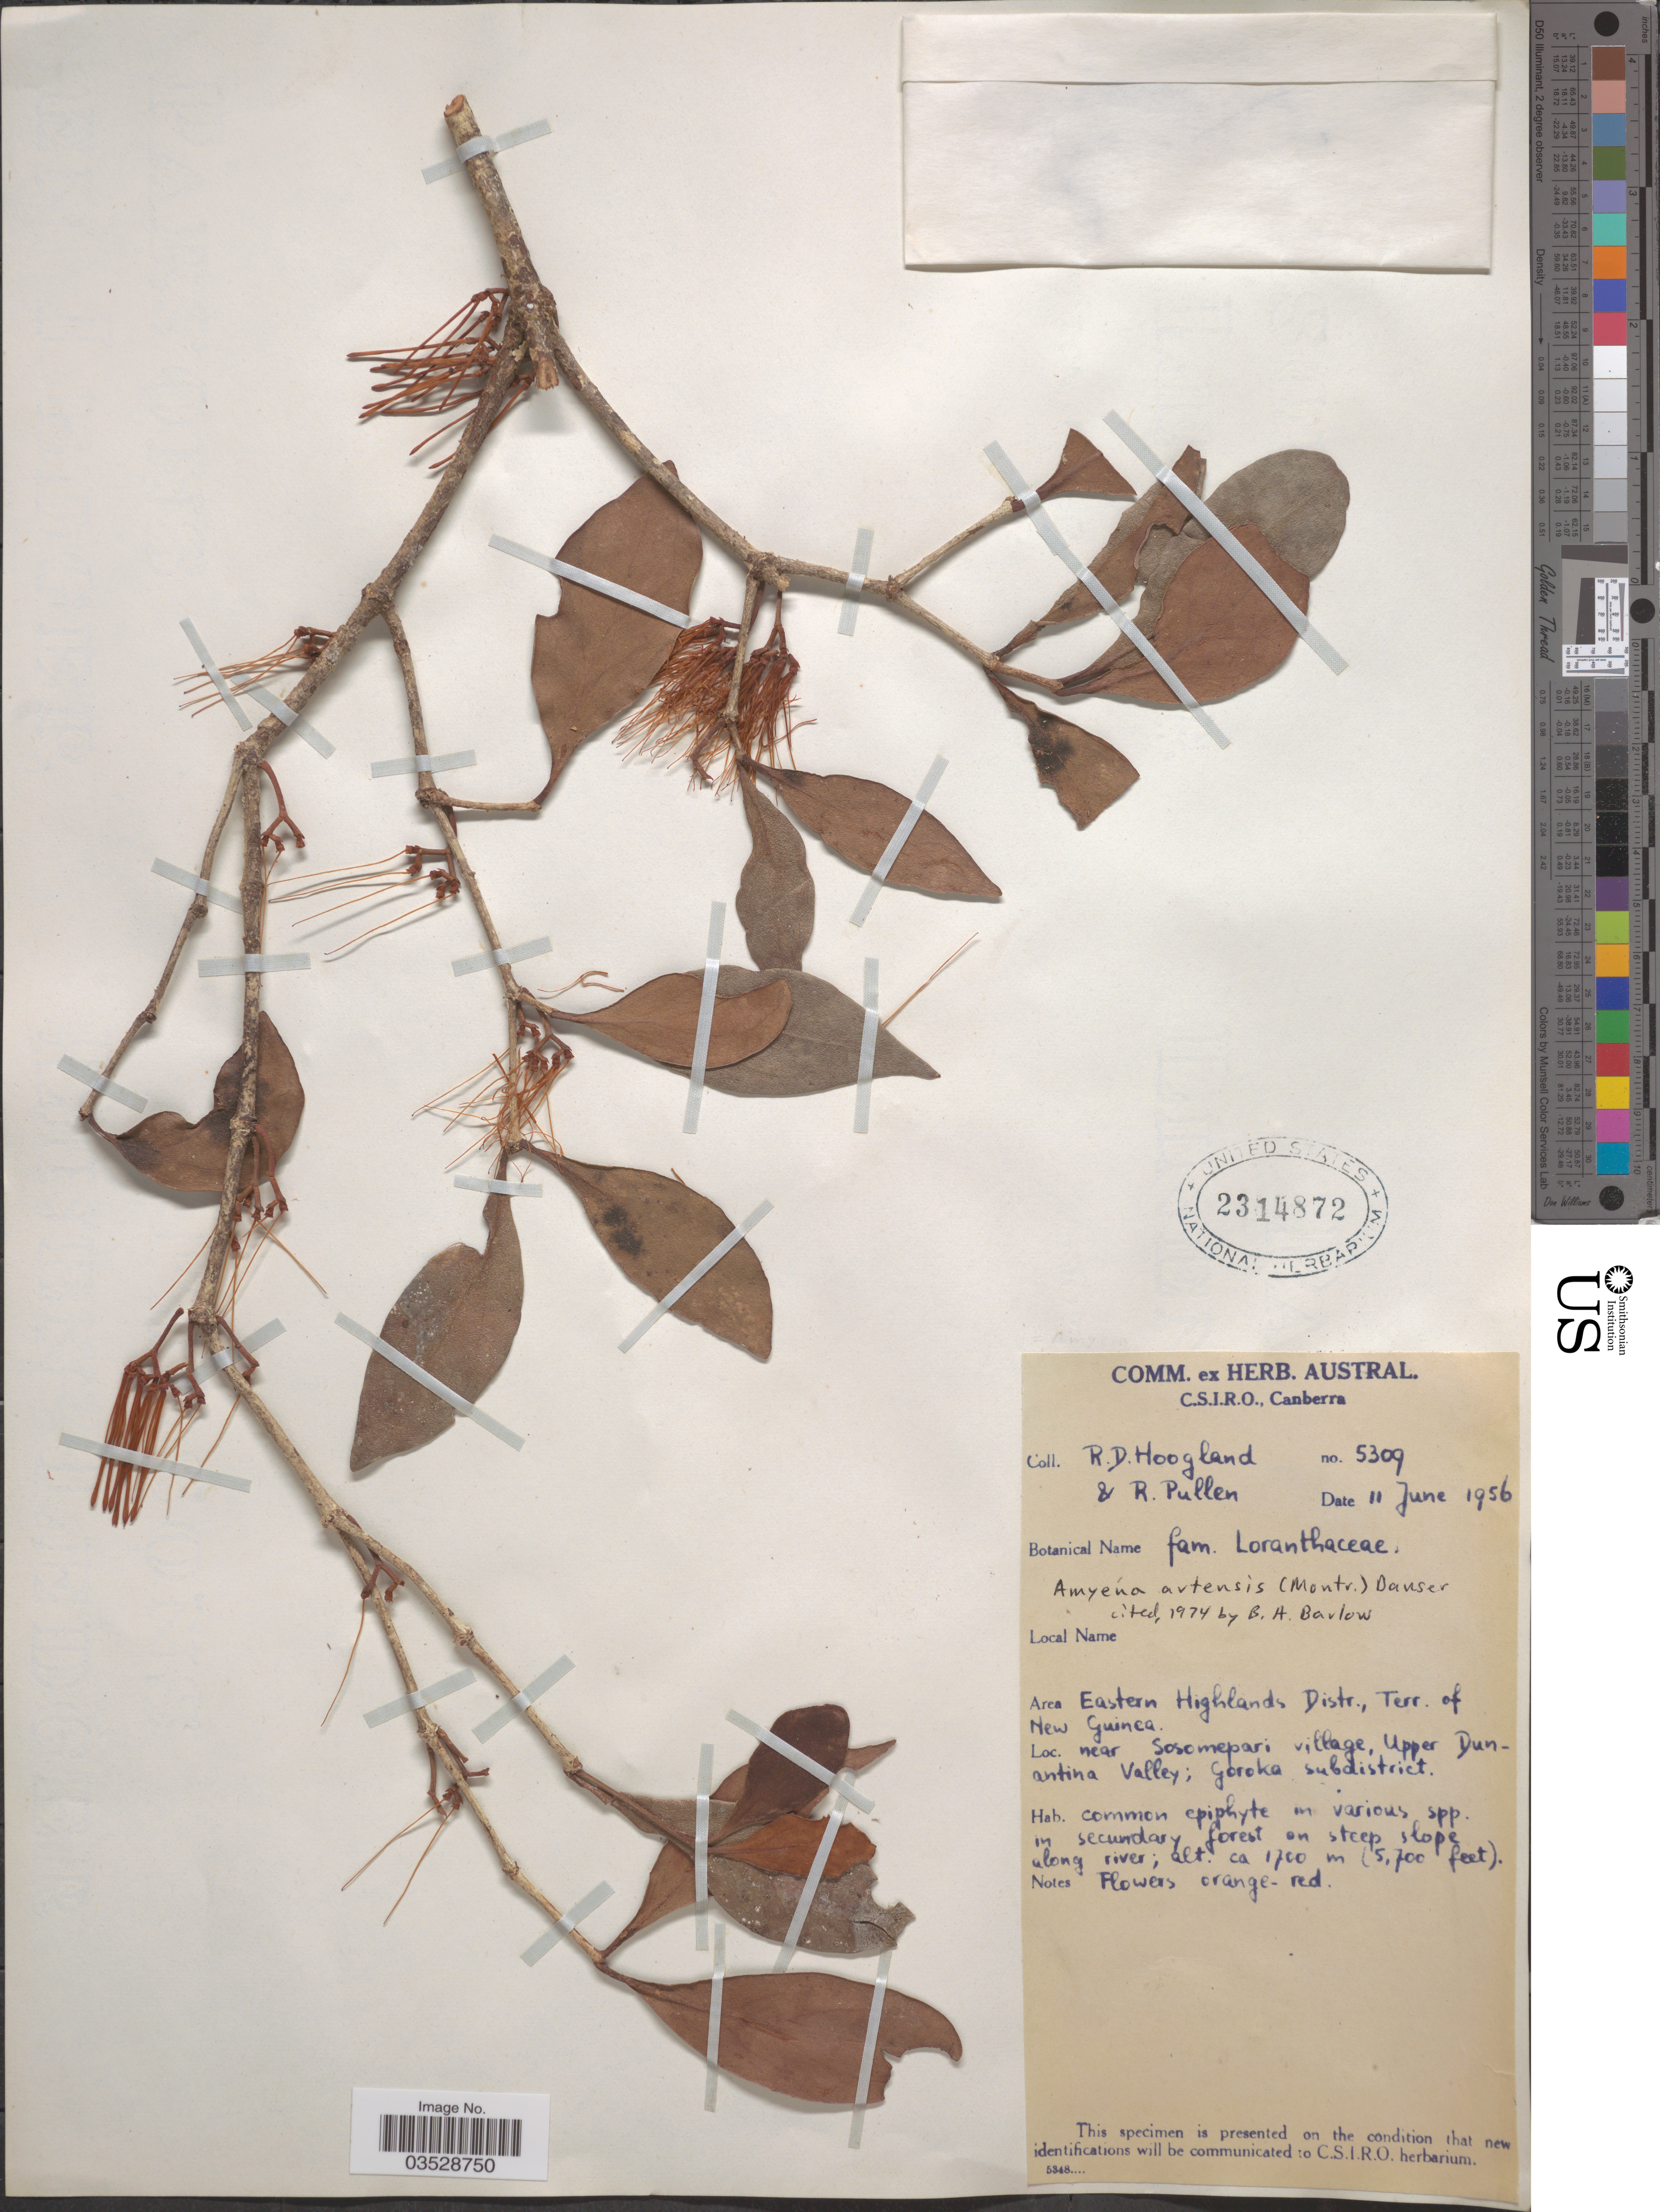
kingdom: Plantae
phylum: Tracheophyta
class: Magnoliopsida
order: Santalales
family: Loranthaceae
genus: Amyema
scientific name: Amyema artensis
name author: Danser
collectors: R. D. Hoogland & R. Pullen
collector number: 5309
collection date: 1956-06-11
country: Papua New Guinea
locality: Area Eastern Highlands Distr., Terr. of New Guinea. Near Sosomepari village, Upper Dunantina Valley; Goroka subdistrict.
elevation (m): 1737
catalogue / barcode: US 2314872